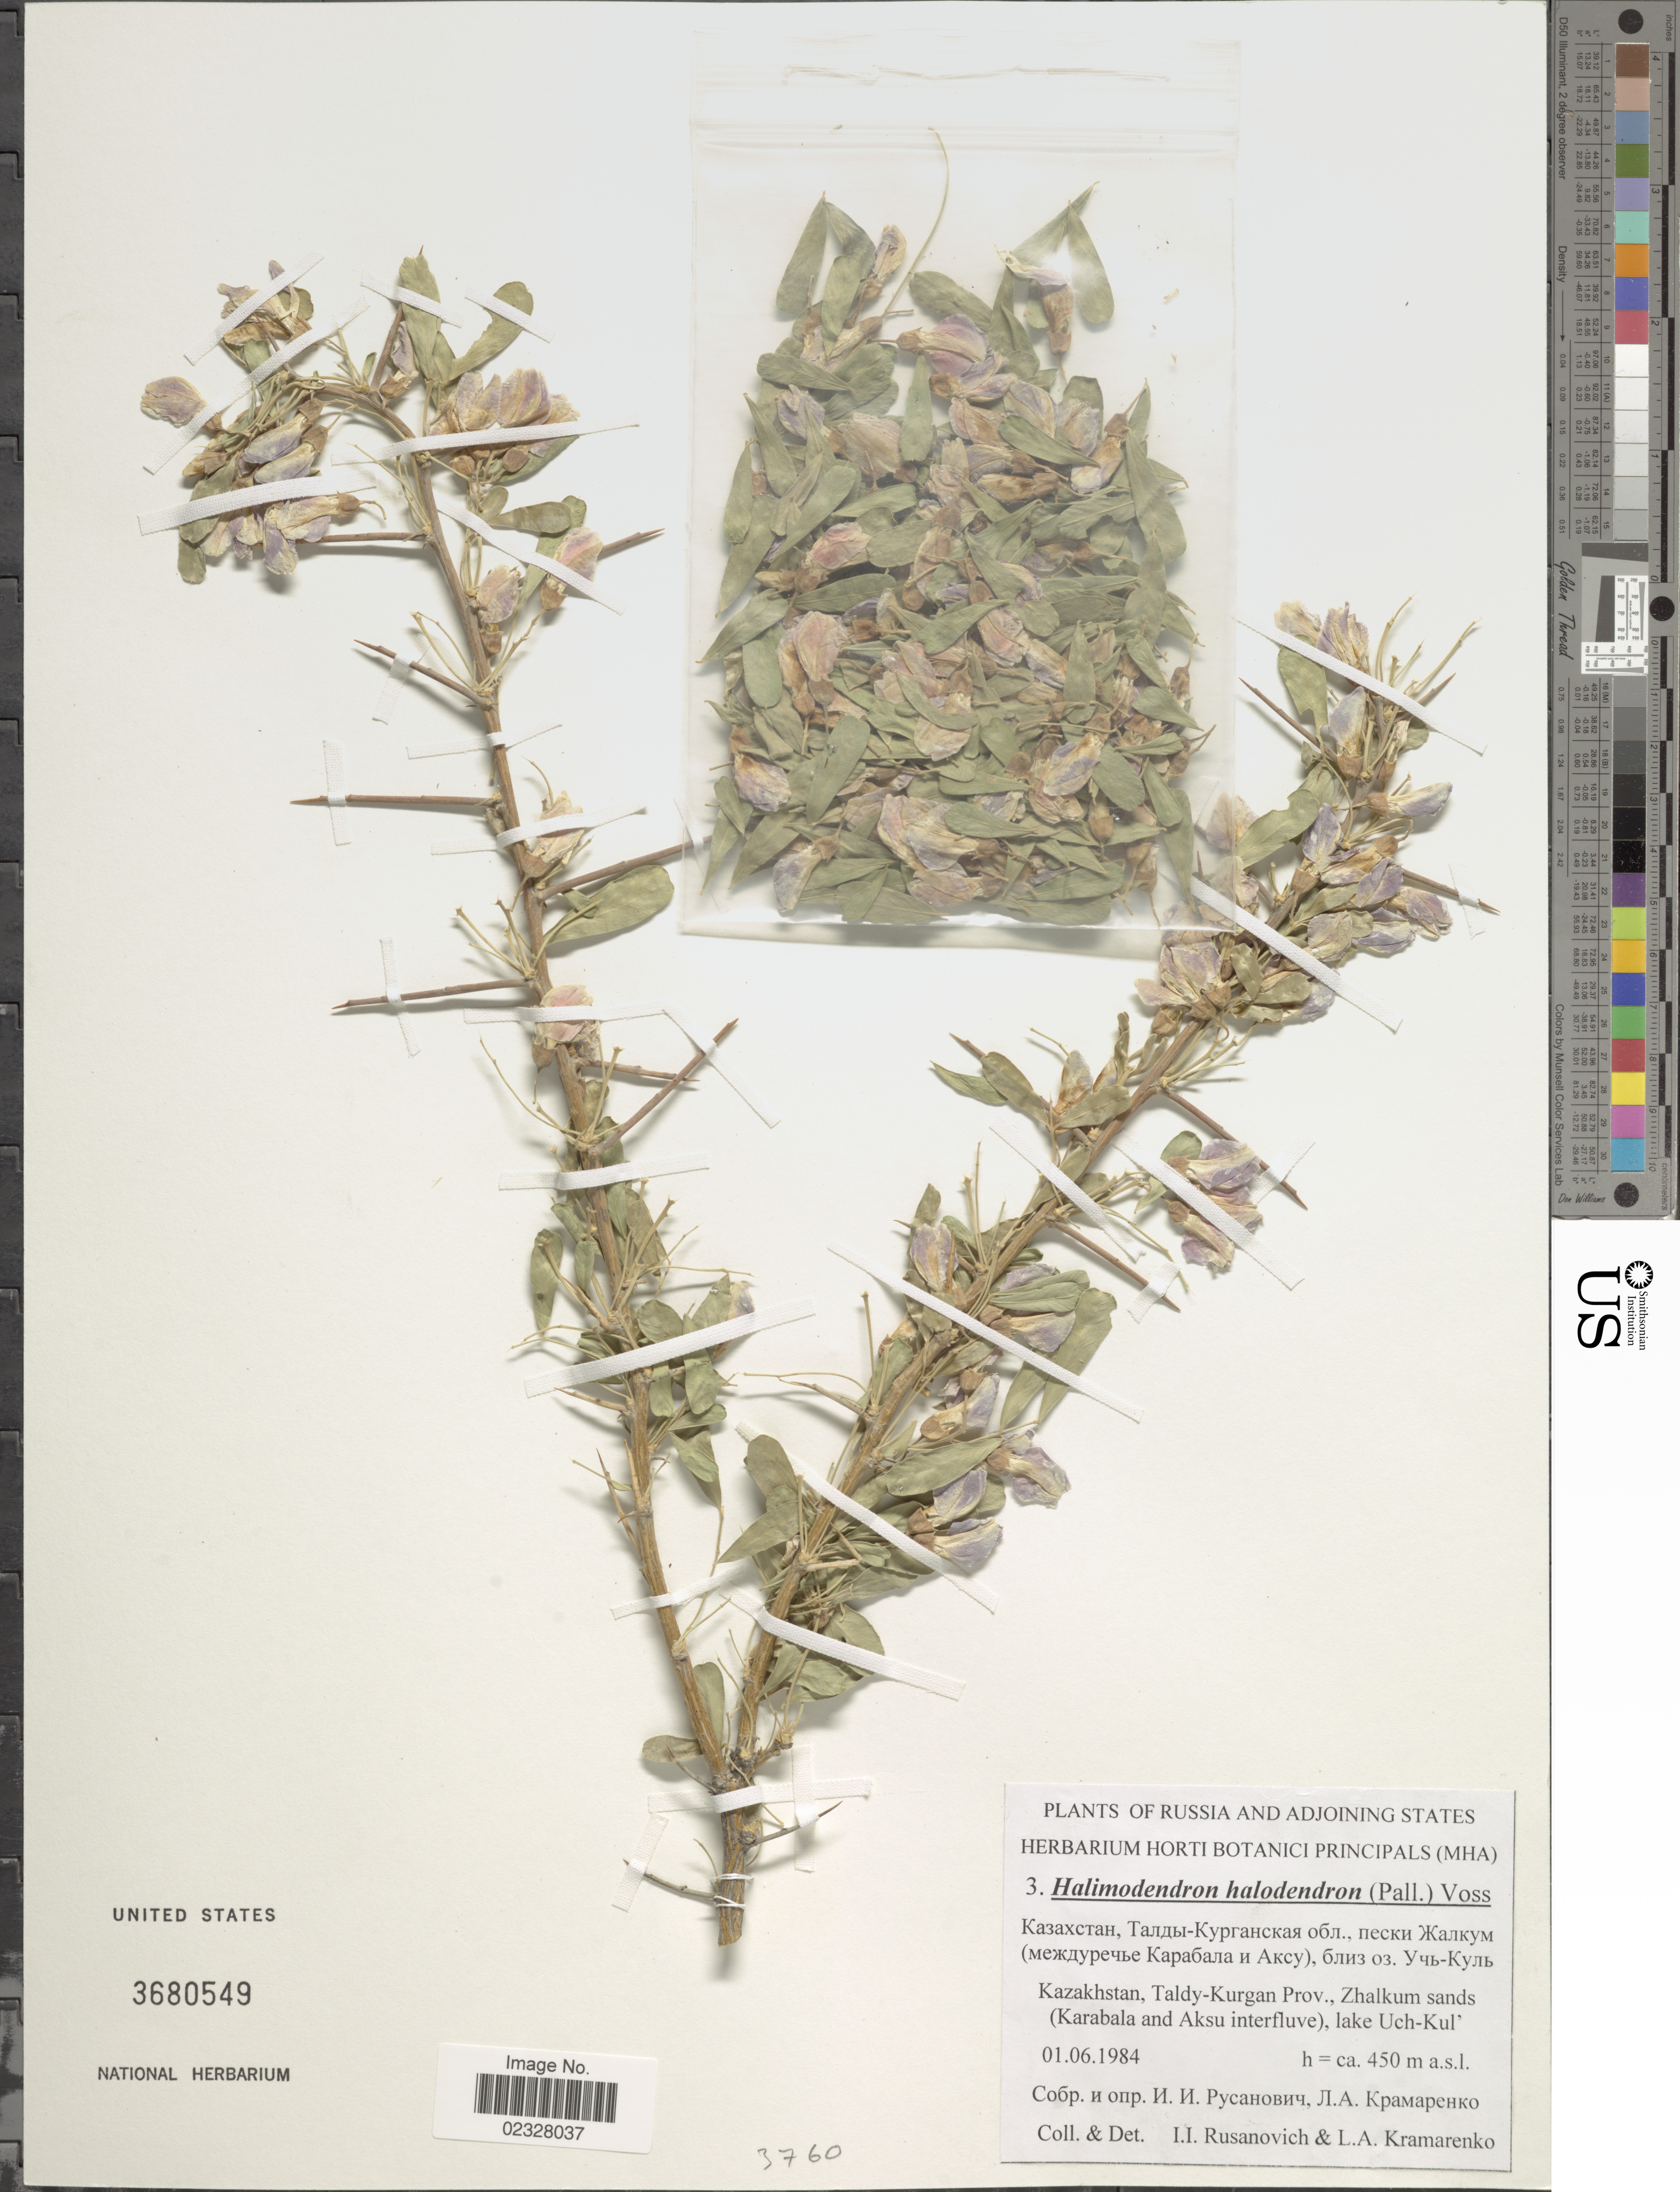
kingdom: Plantae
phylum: Tracheophyta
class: Magnoliopsida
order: Fabales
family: Fabaceae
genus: Caragana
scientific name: Caragana halodenron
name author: (Pall.) Dum. Cours.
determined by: (US) Smithsonian Institution - National Museum of Natural History - Department of Botany (UNITED STATES)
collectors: I. Rusanovich & L. Kramarenko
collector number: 3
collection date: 1984-06-01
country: Kazakhstan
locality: Kazakhstan, Taldy Kurgan Prov., Zhalkum sands (Karabala and Aksu interfluve), lake Uch-Kul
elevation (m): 450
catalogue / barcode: US 3680549